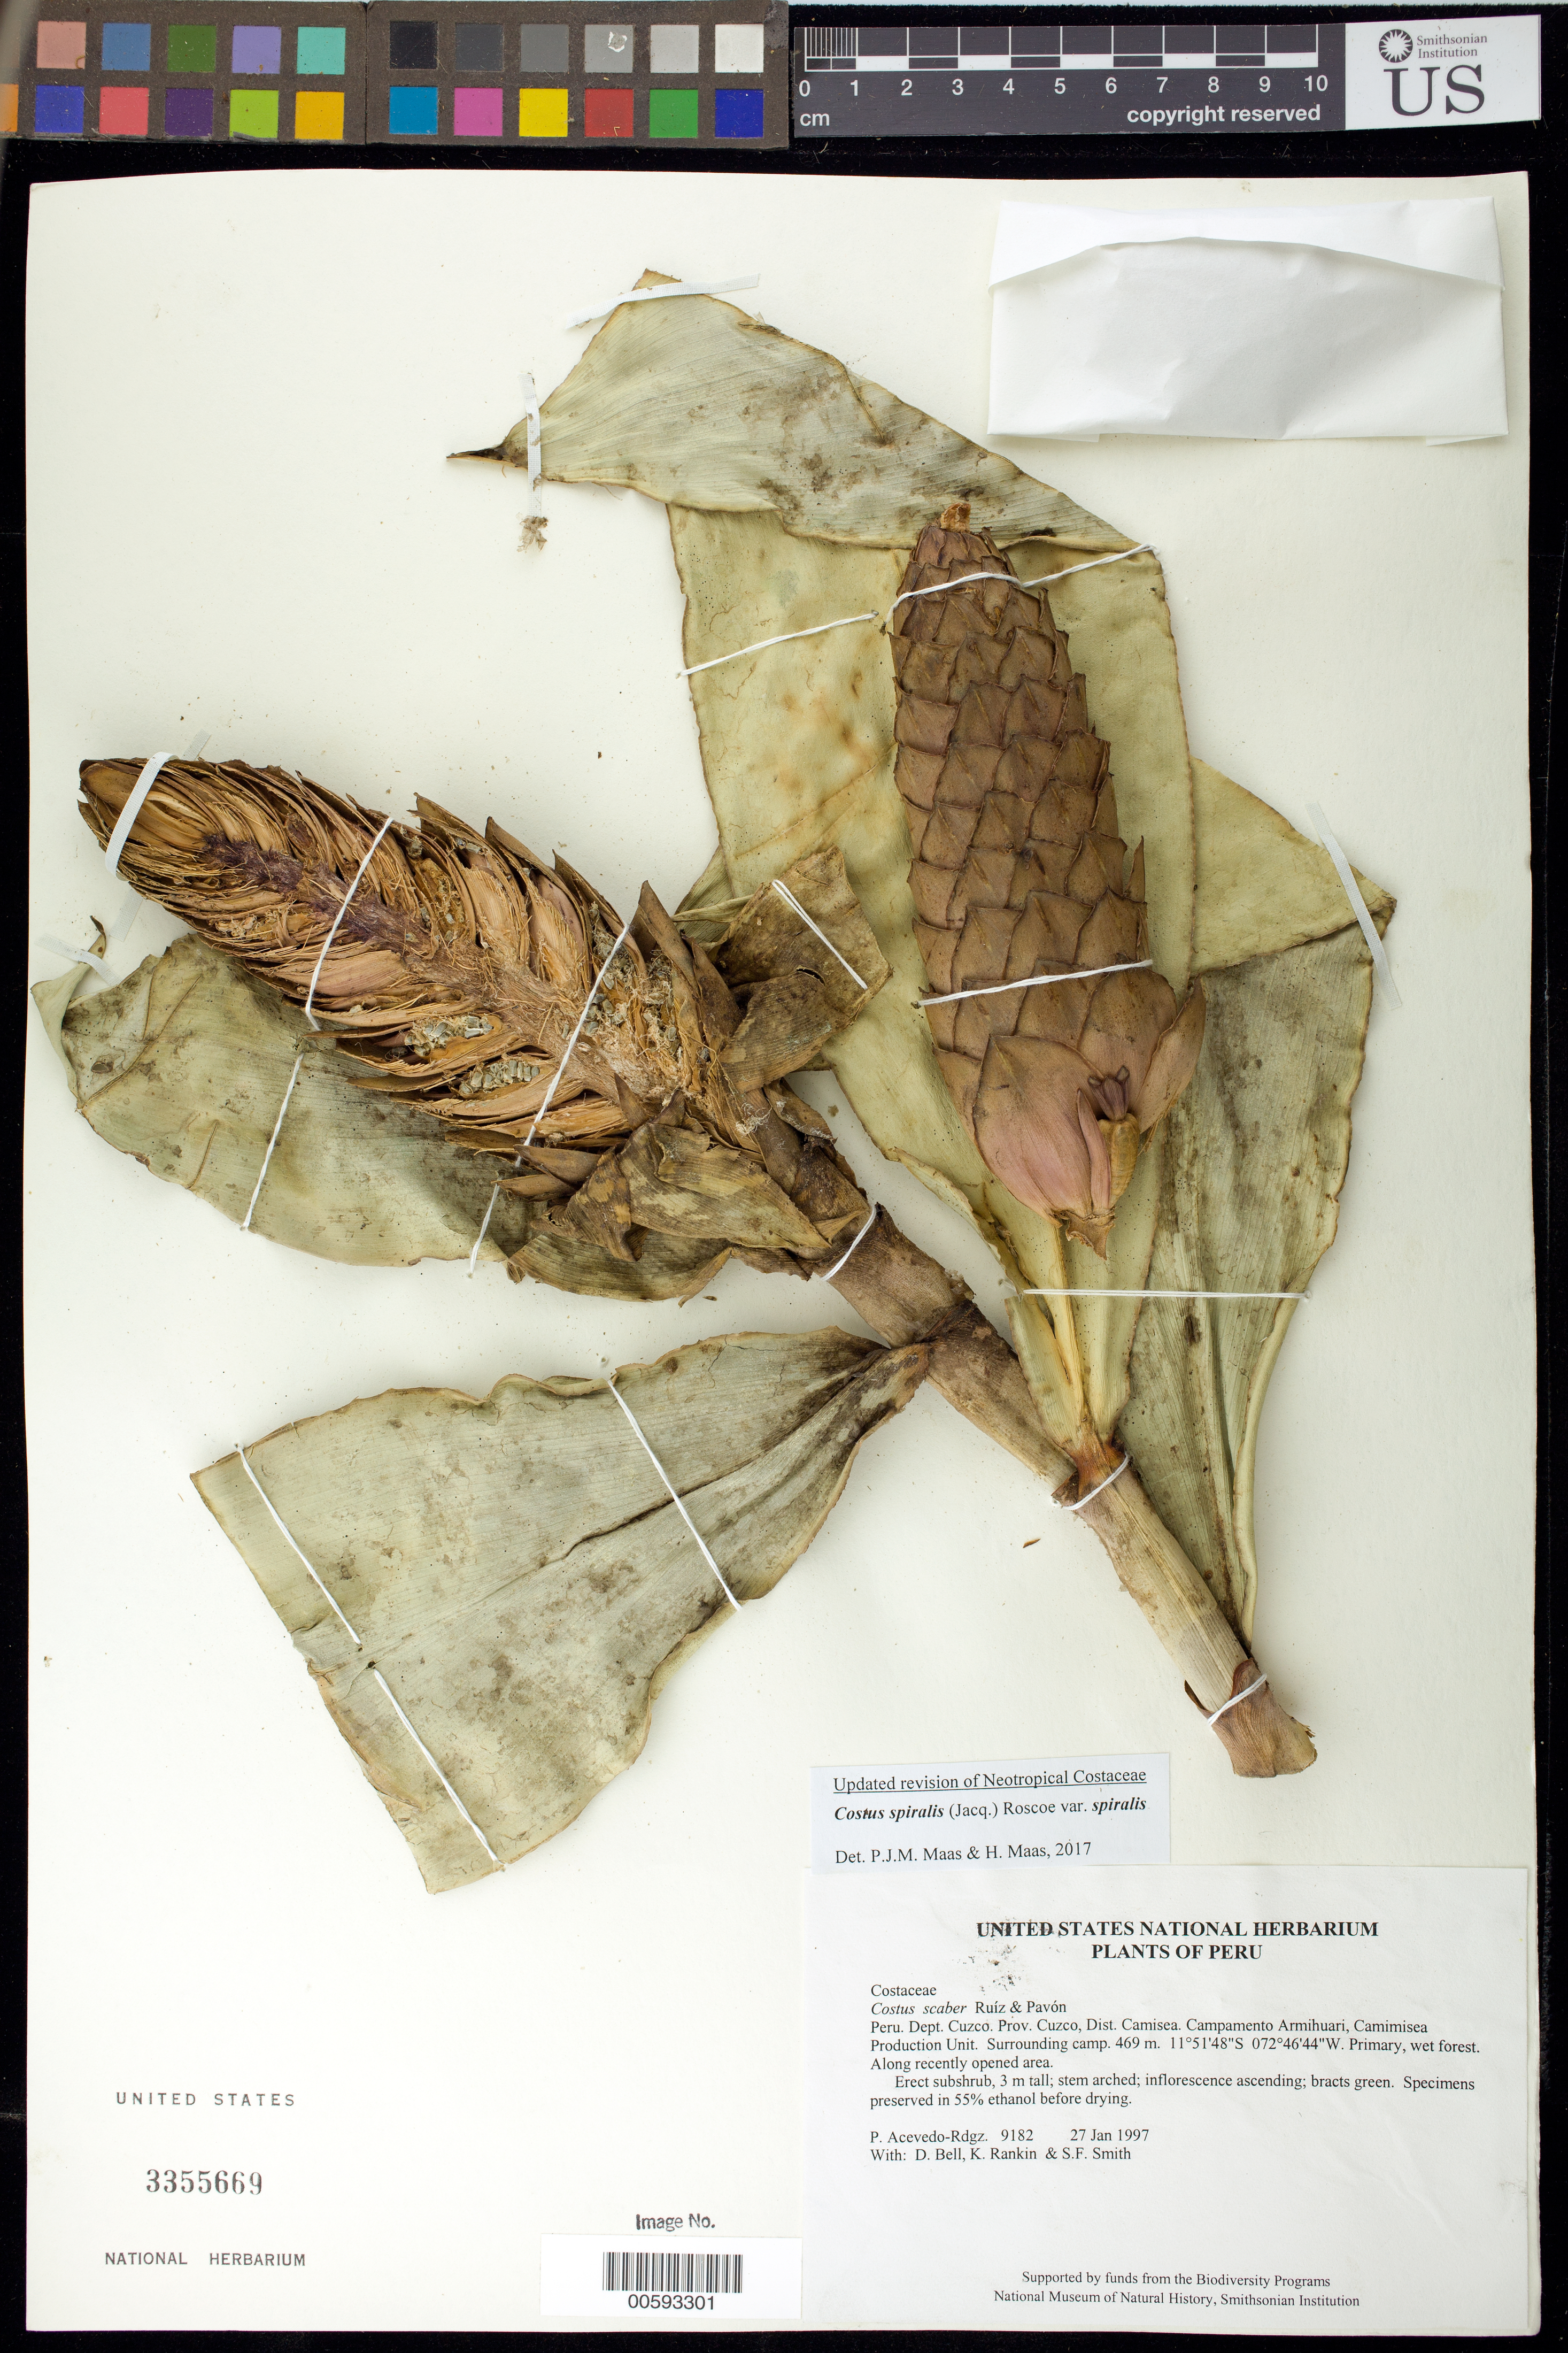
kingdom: Plantae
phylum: Tracheophyta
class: Liliopsida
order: Zingiberales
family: Costaceae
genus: Costus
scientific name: Costus spiralis var. spiralis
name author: (Jacq.) Roscoe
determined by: Maas, Paul J.; Maas, H.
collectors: P. Acevedo-Rodr., D. A. Bell, K. B. Rankin & S.F. Smith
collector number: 9182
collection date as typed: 27 Jan 1997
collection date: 1997-01-27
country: Peru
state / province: Cusco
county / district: Cusco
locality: Districto Camisea, Campamento Armihuari, Camimisea Production Unit. Surrounding camp.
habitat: Primary, wet forest. Along recently opened area.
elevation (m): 469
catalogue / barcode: US 3355669